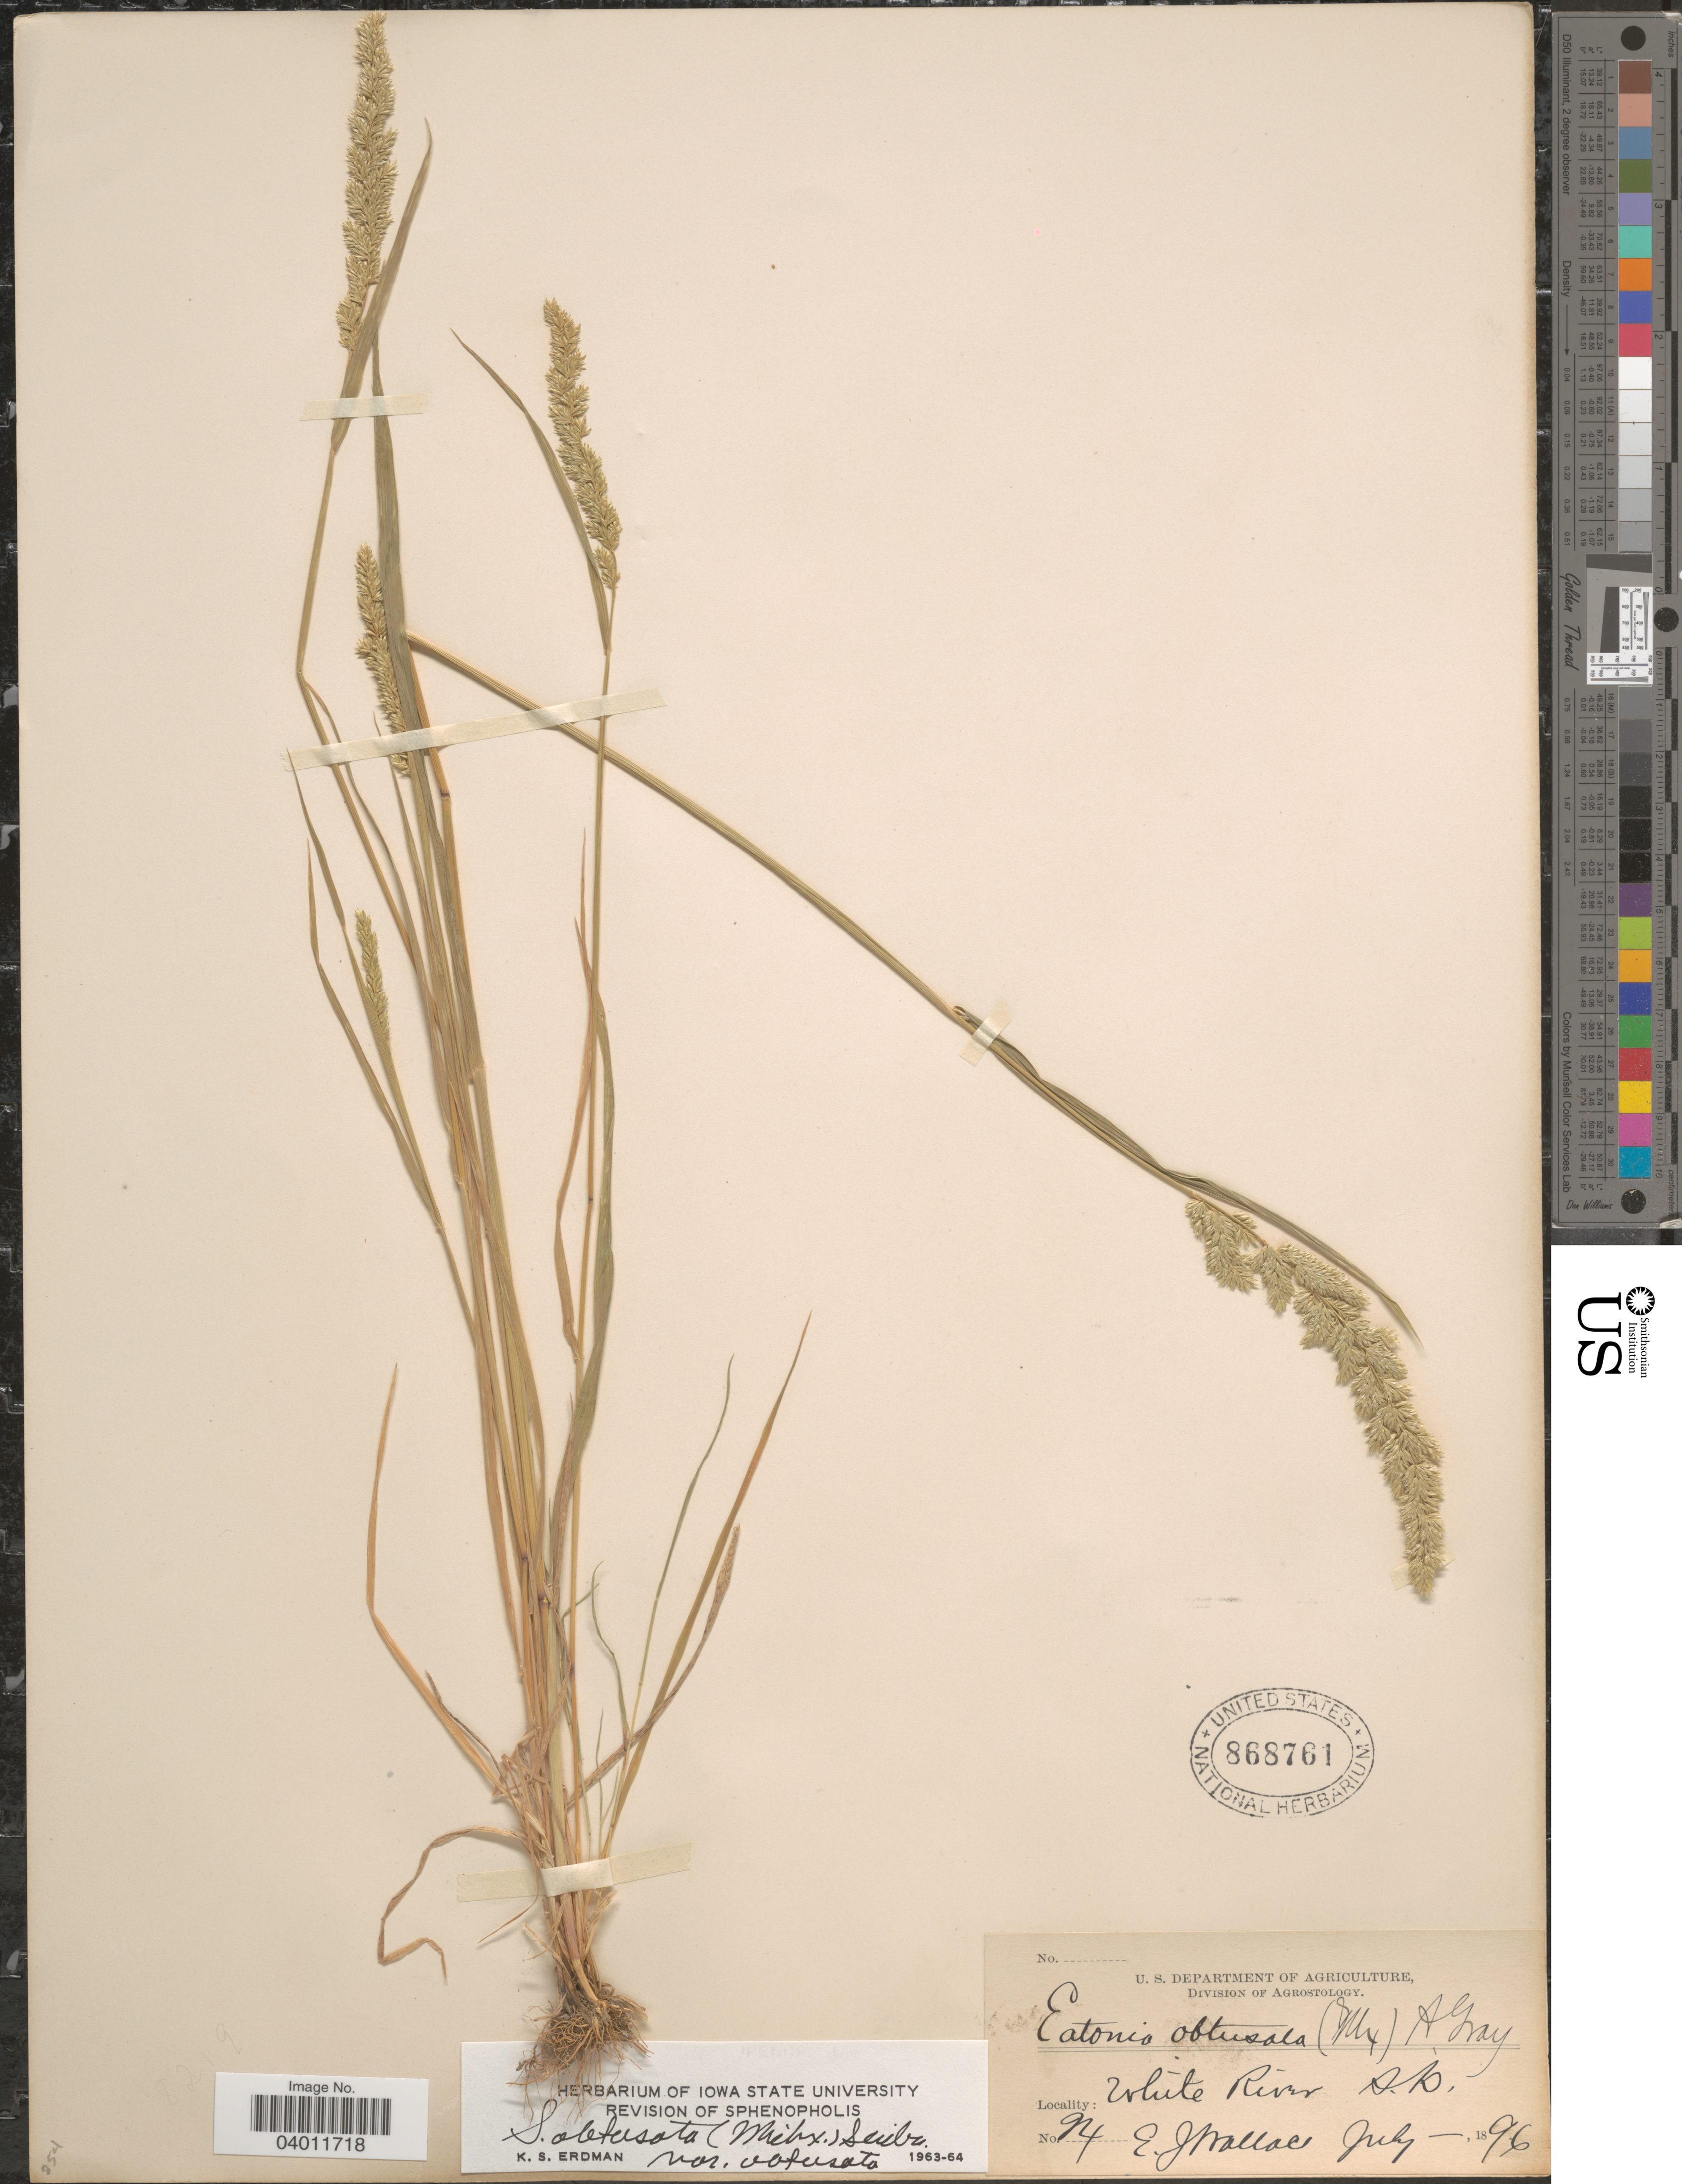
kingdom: Plantae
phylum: Tracheophyta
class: Liliopsida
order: Poales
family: Poaceae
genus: Sphenopholis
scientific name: Sphenopholis obtusata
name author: (Michx.) Scribn.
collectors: E. J. Wallace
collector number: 24*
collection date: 1896-07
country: United States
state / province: South Dakota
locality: White River.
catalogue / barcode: US 868761